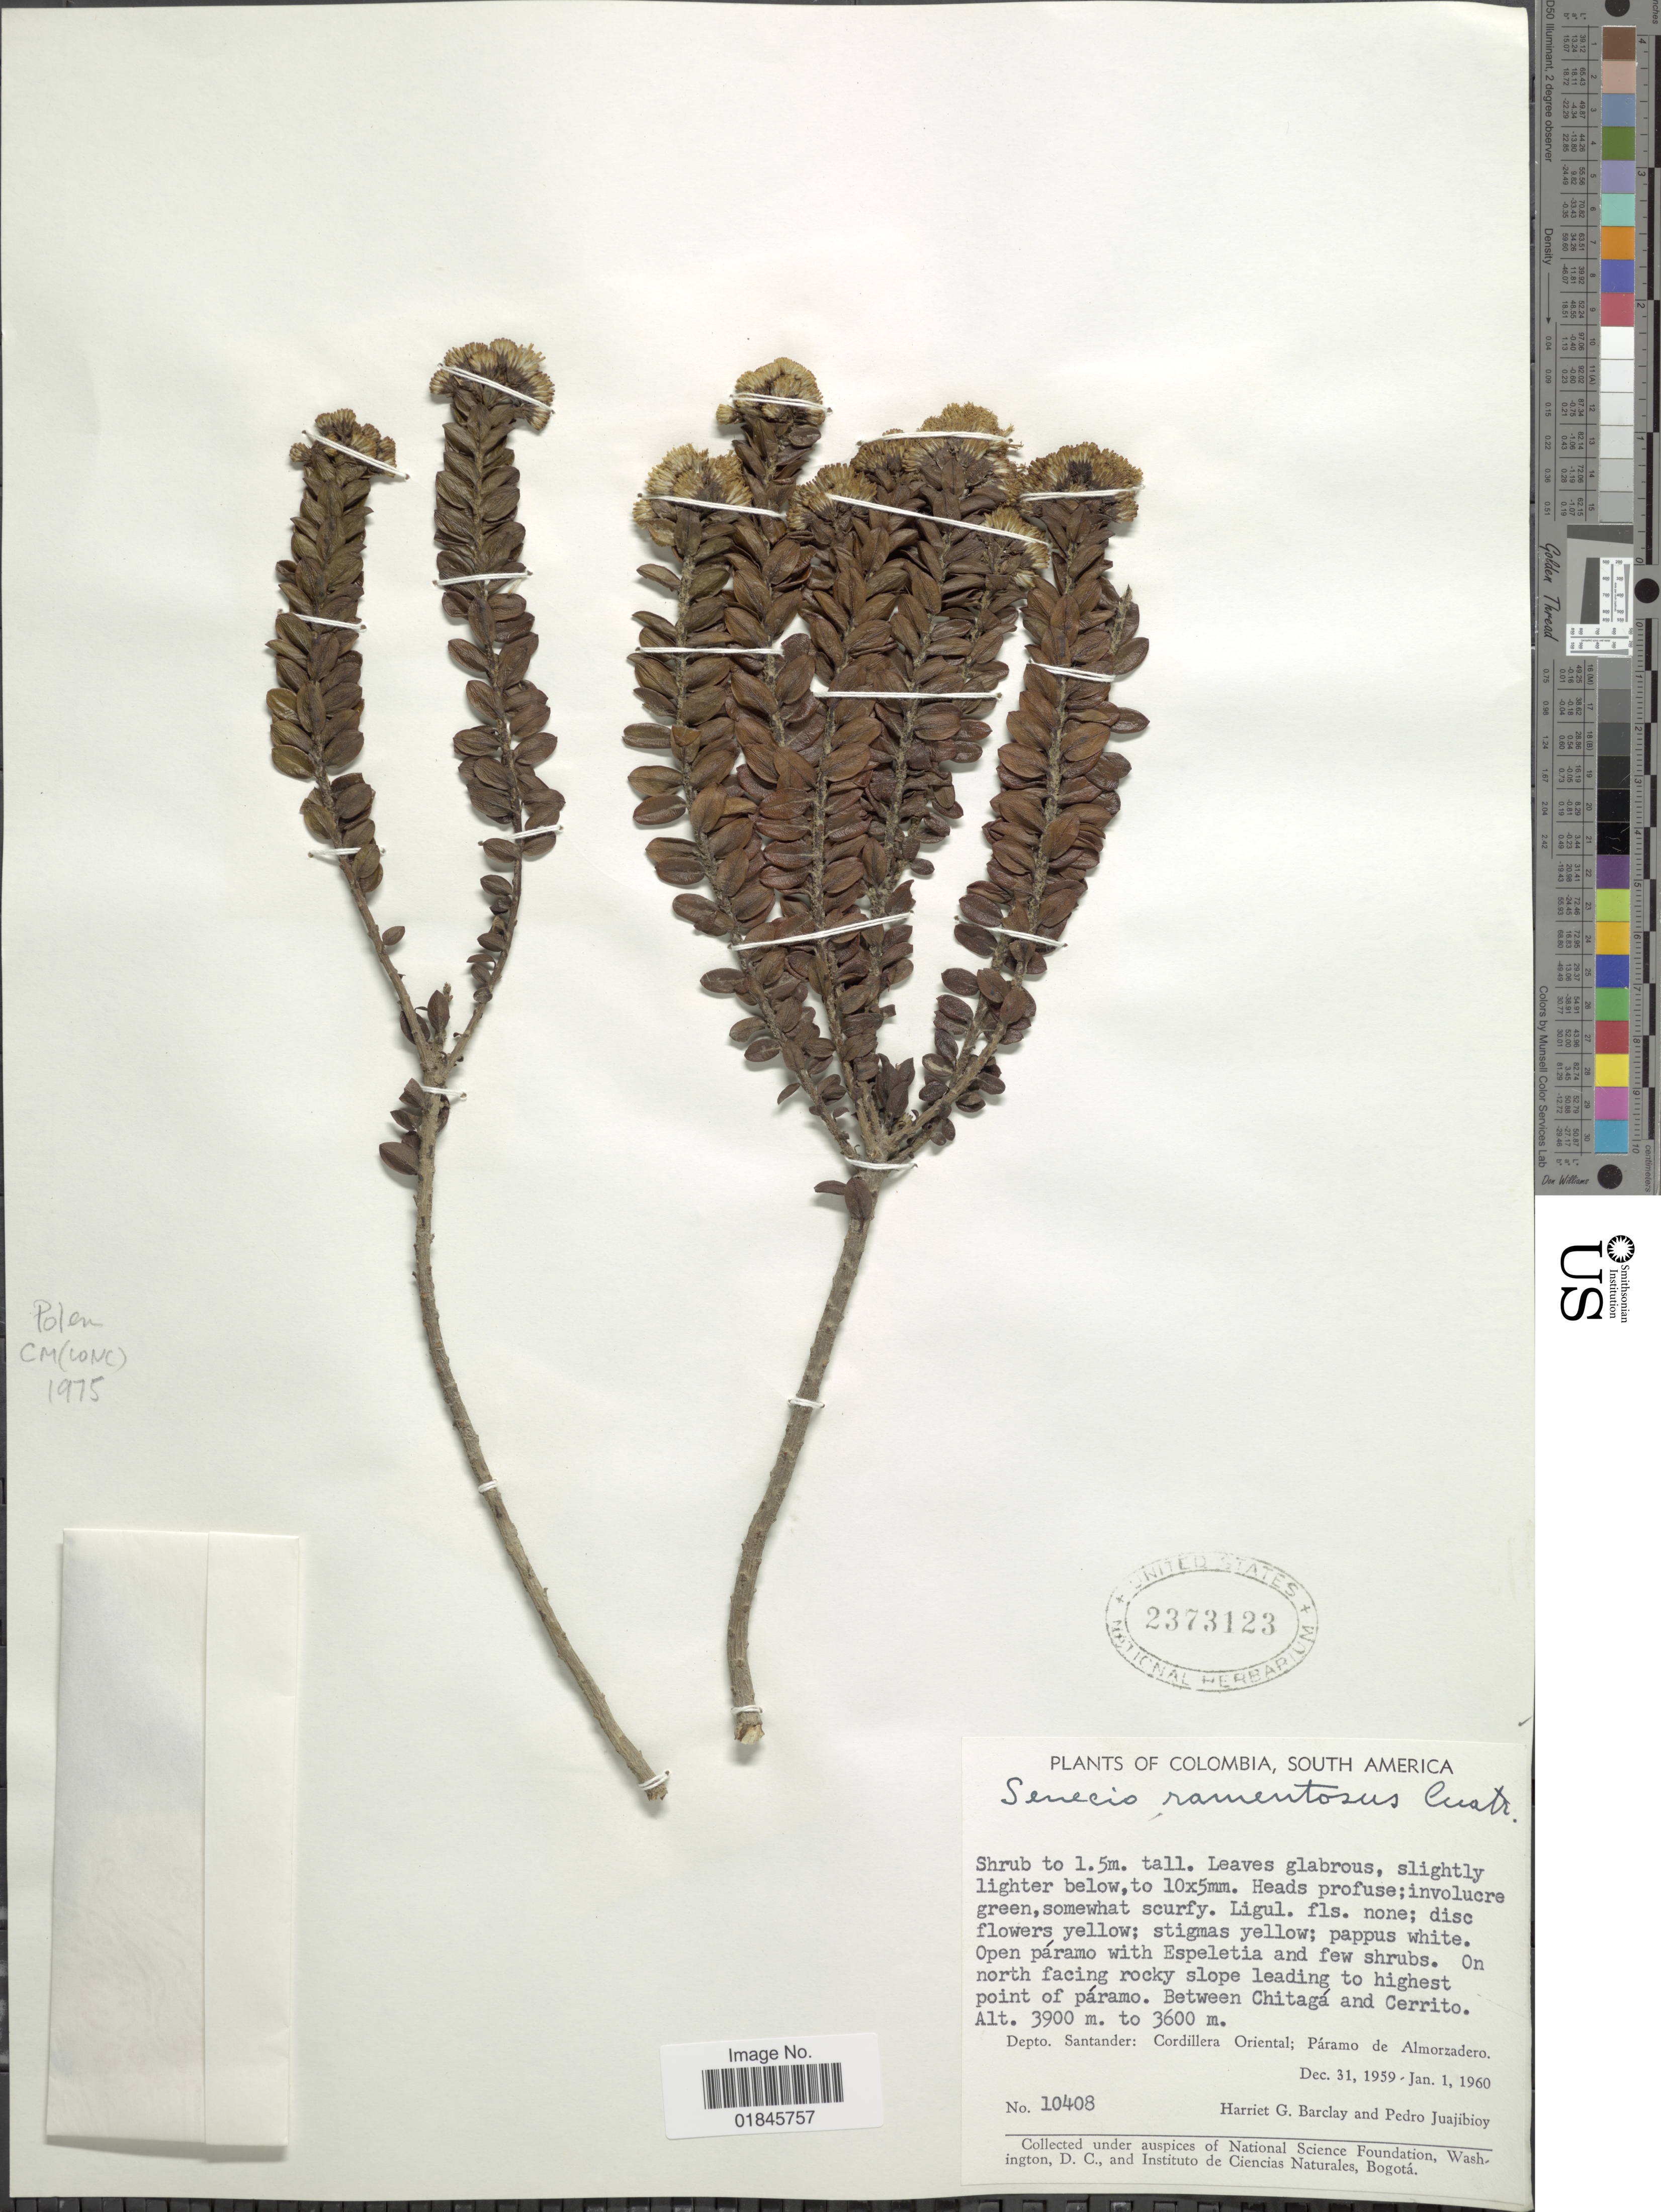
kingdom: Plantae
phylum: Tracheophyta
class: Magnoliopsida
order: Asterales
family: Asteraceae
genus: Pentacalia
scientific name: Pentacalia ramentosa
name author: (Cuatrec.) Cuatrec.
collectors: H. G. Barclay & P. Juajibioy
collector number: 10408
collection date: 1959-12-31/1960-01-01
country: Colombia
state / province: Santander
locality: On north facing rocky slope leading to highest point of páramo. Between Chitagá and Cerrito. Depto. Santander: Cordillera Oriental; Páramo de Almorzadero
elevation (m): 3600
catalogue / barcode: US 2373123